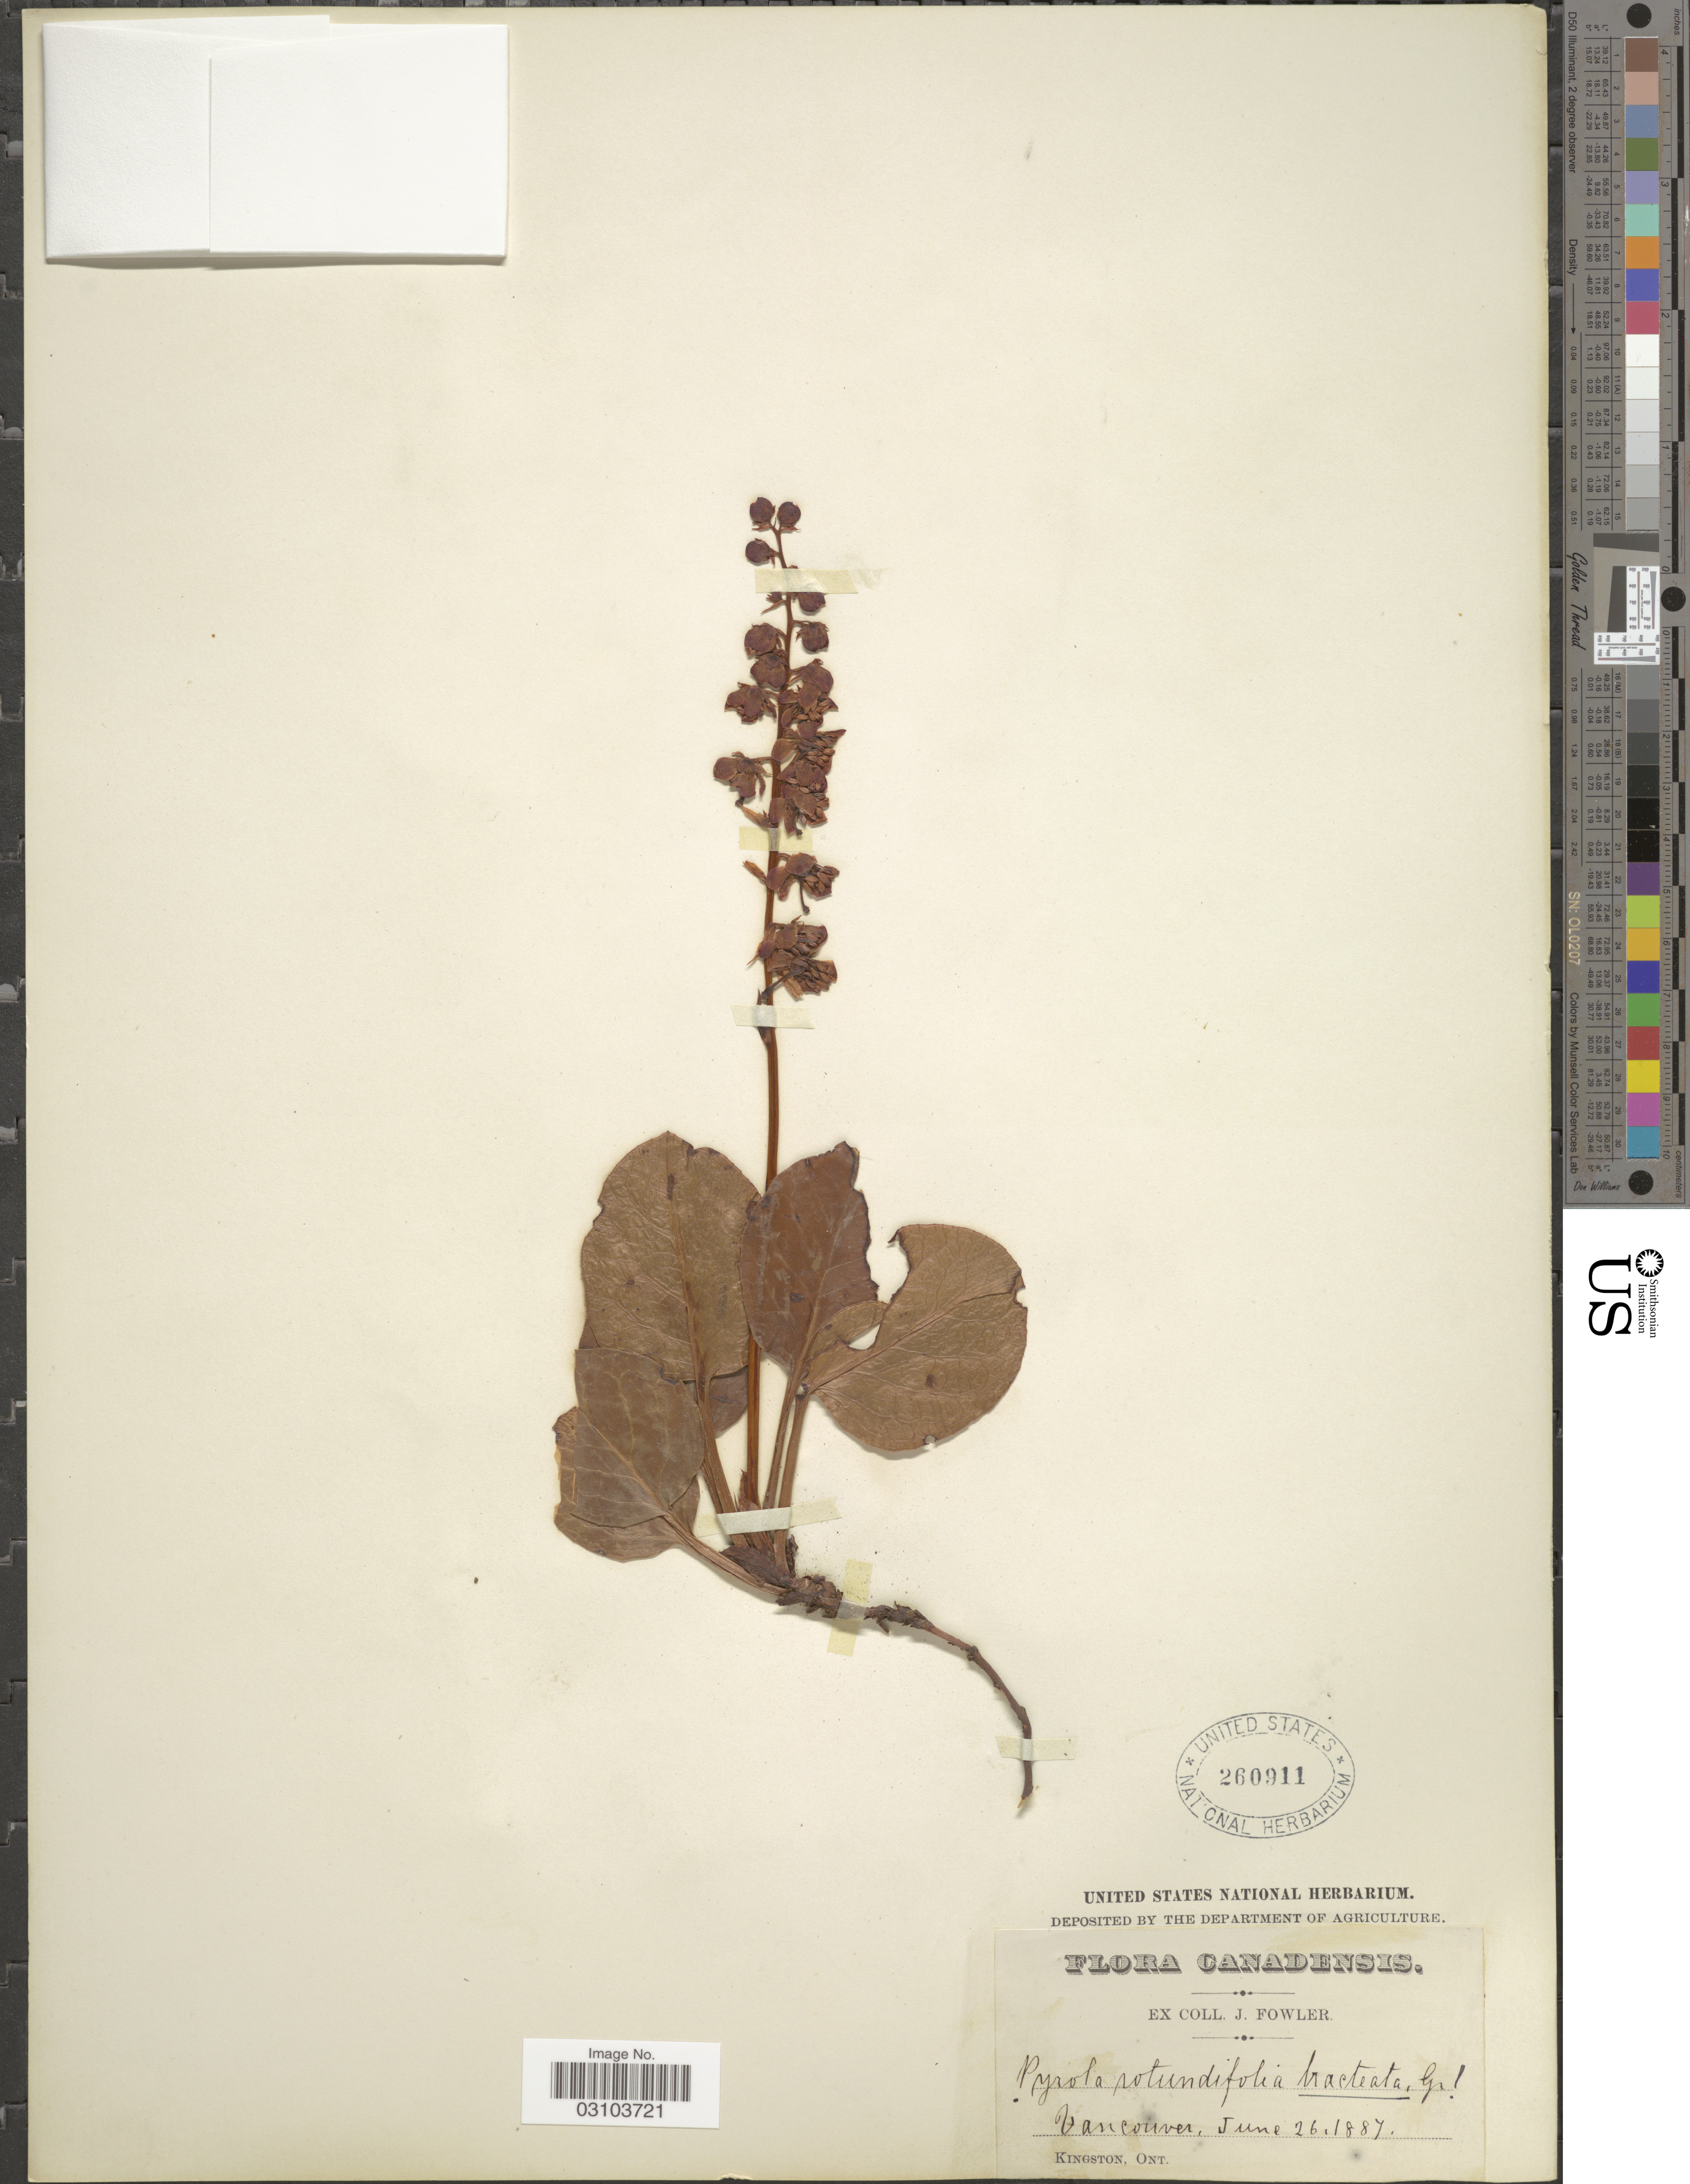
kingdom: Plantae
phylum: Tracheophyta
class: Magnoliopsida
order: Ericales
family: Ericaceae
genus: Pyrola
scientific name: Pyrola bracteata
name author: Hook.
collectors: J. Fowler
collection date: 1887-06-26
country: Canada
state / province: British Columbia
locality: Canadensis. Vancouver.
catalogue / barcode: US 260911